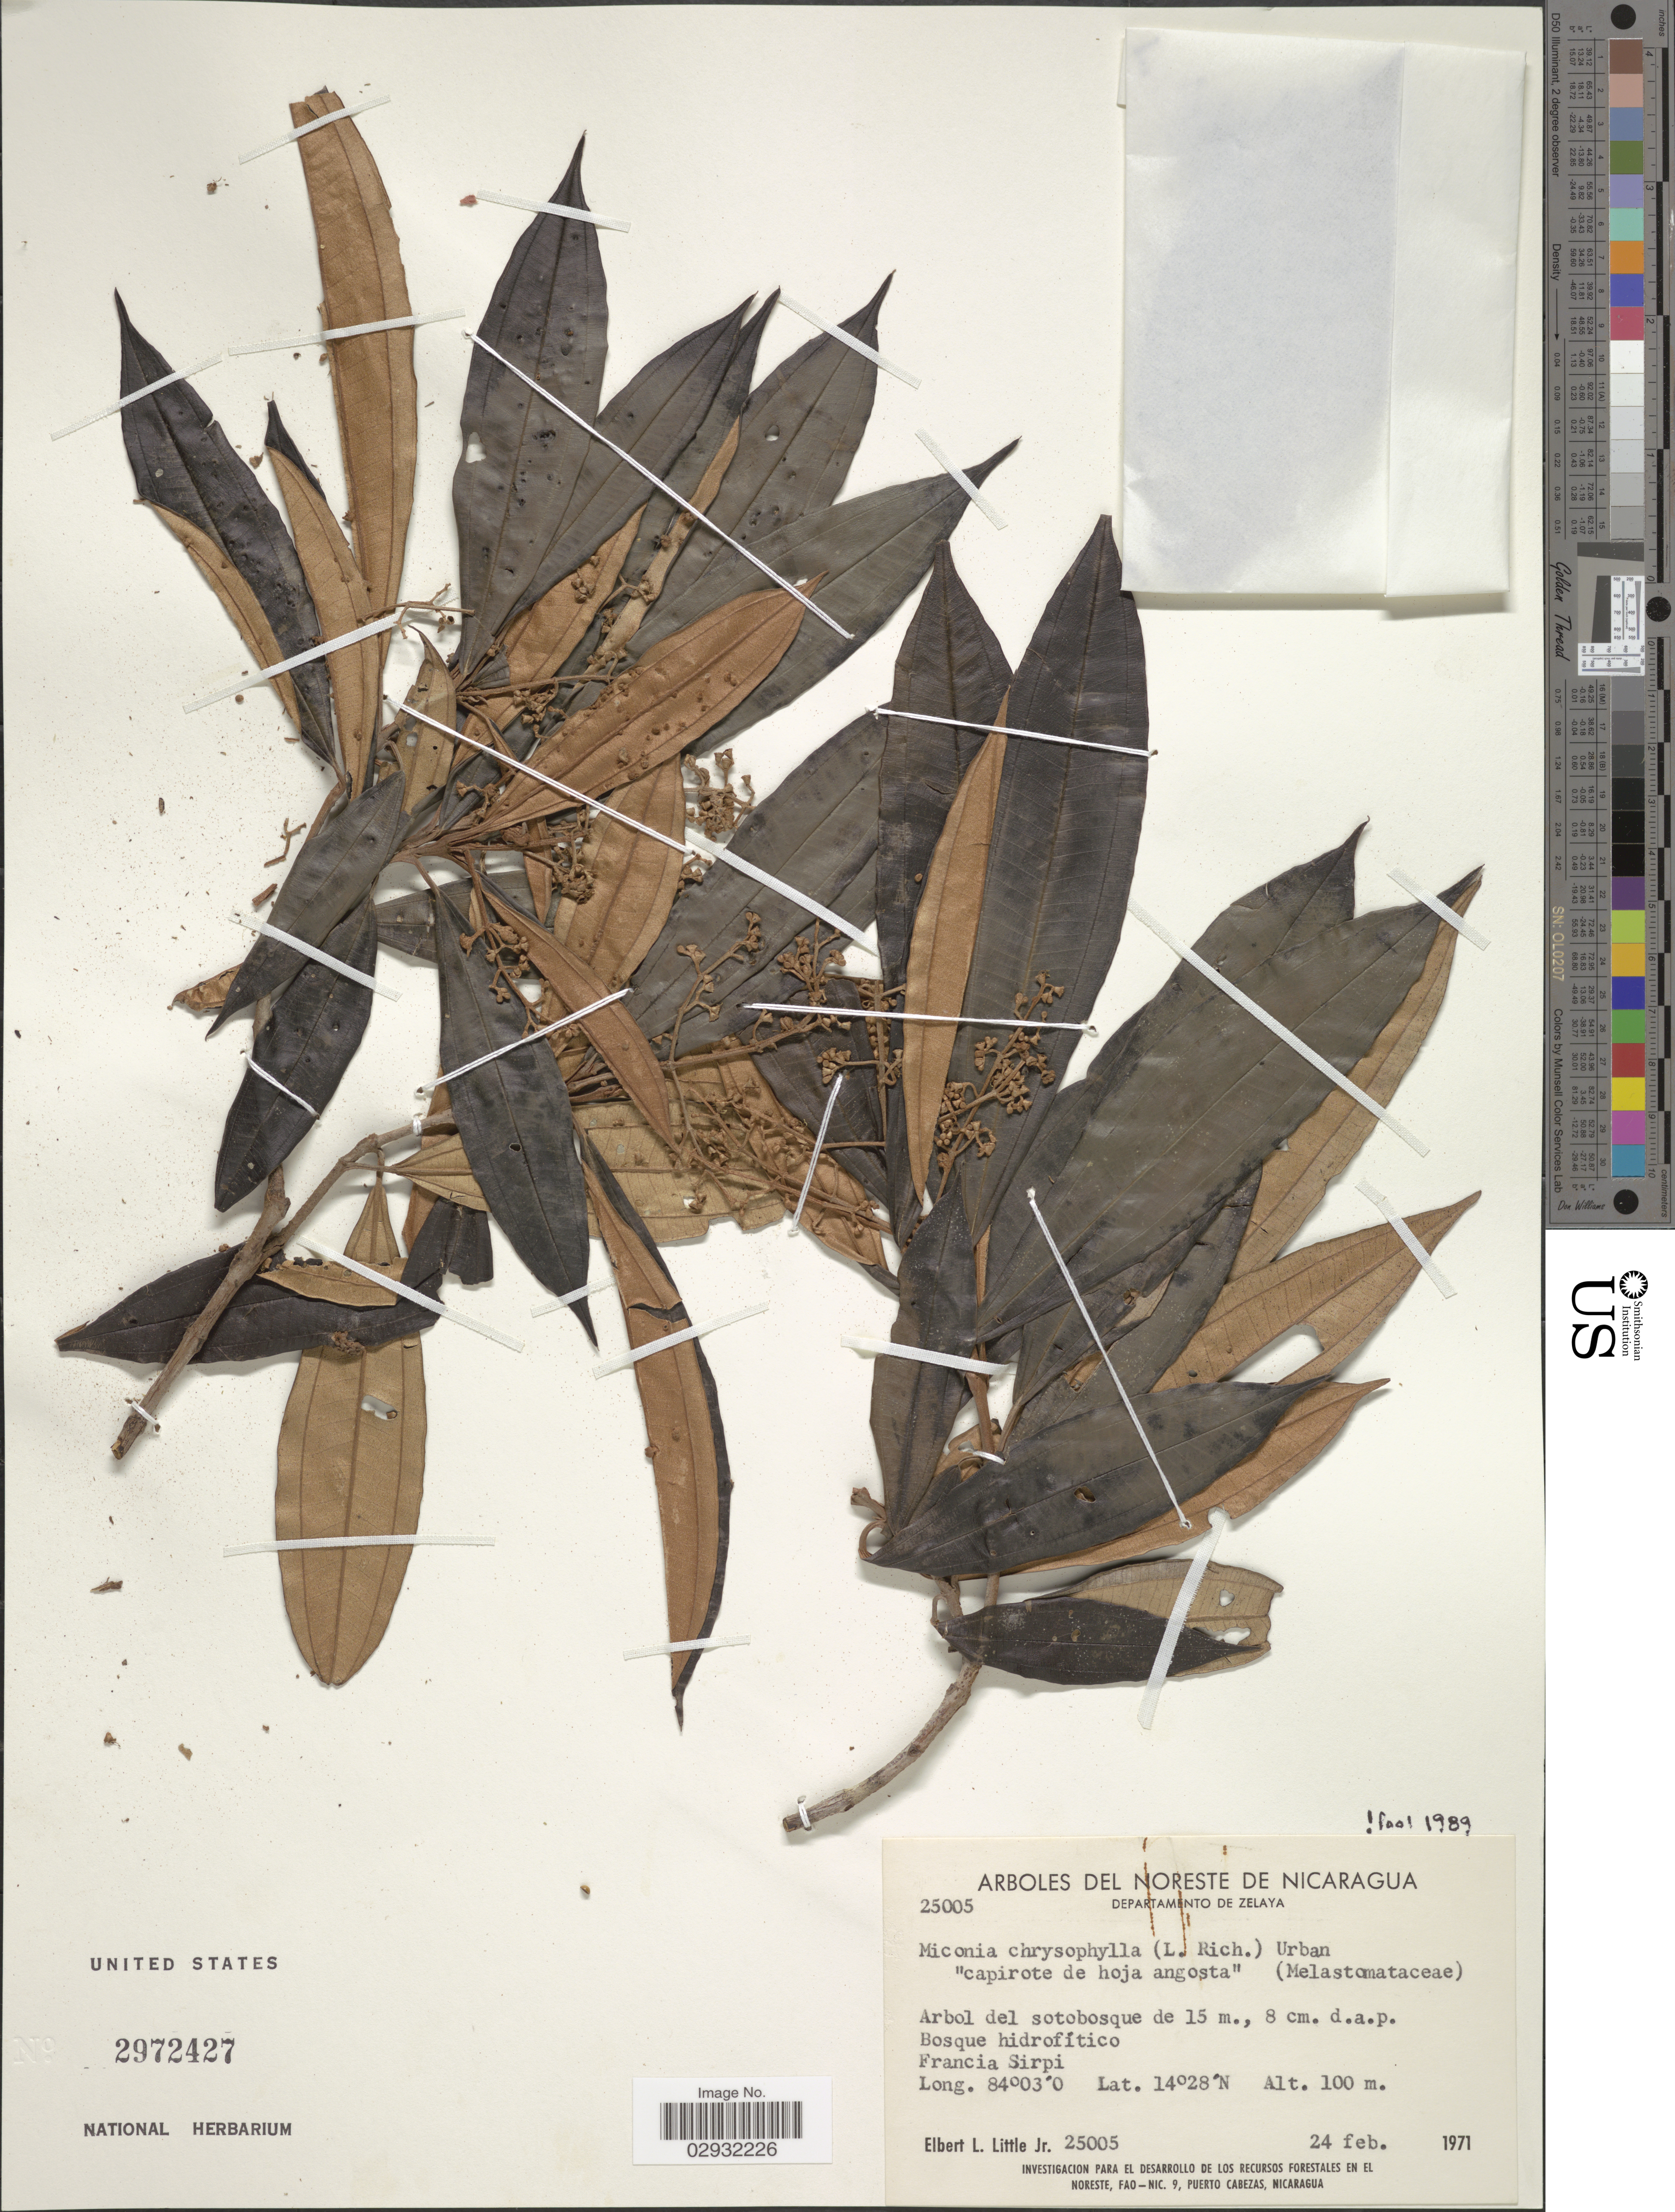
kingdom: Plantae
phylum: Tracheophyta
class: Magnoliopsida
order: Myrtales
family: Melastomataceae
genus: Miconia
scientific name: Miconia chrysophylla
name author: (Rich.) Urb.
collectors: E. L. Little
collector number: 25005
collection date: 1971-02-24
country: Nicaragua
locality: Departamento de Zelaya, Francia Sirpi. Noreste de Nicaragua.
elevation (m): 100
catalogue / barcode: US 2972427